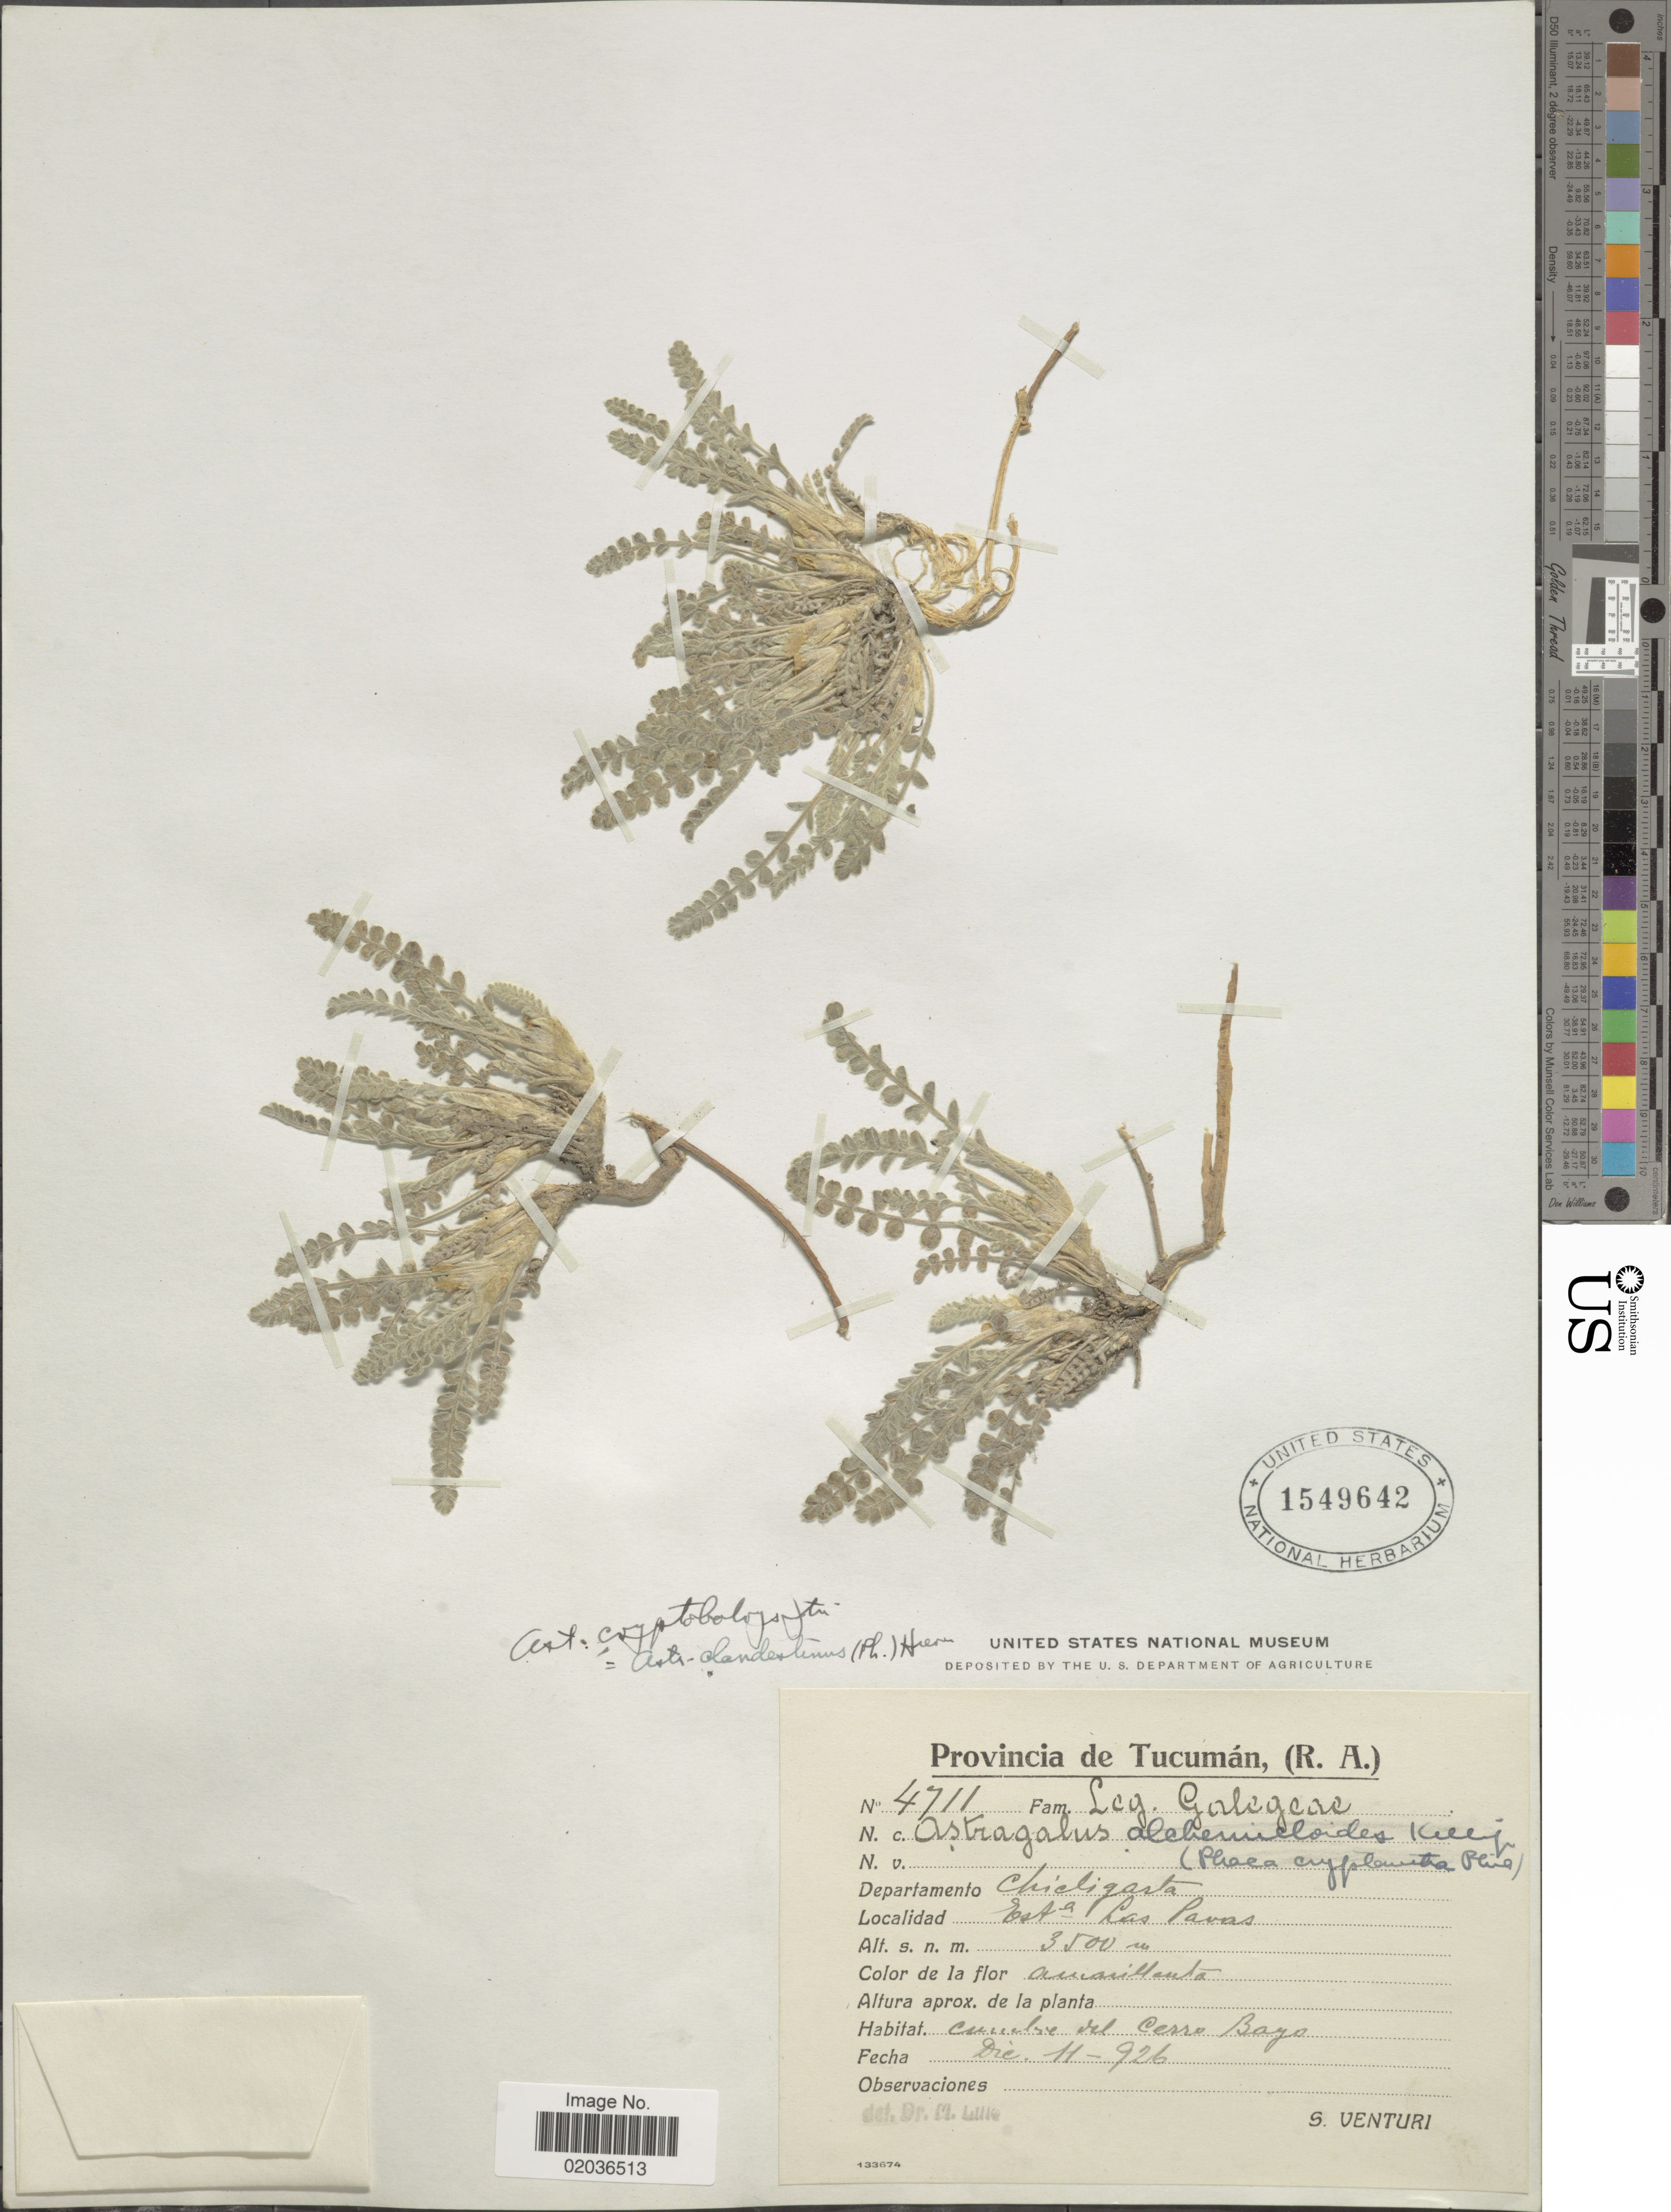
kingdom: Plantae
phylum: Tracheophyta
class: Magnoliopsida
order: Fabales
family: Fabaceae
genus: Astragalus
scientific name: Astragalus cryptobotrys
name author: I.M. Johnst.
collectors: S. Venturi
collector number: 4711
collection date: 1926-12-11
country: Argentina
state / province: Tucuman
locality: Provincia de Tucumán, (R.A.). Departamento Chicligarta. Esta. las Pavas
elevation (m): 3500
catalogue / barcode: US 1549642